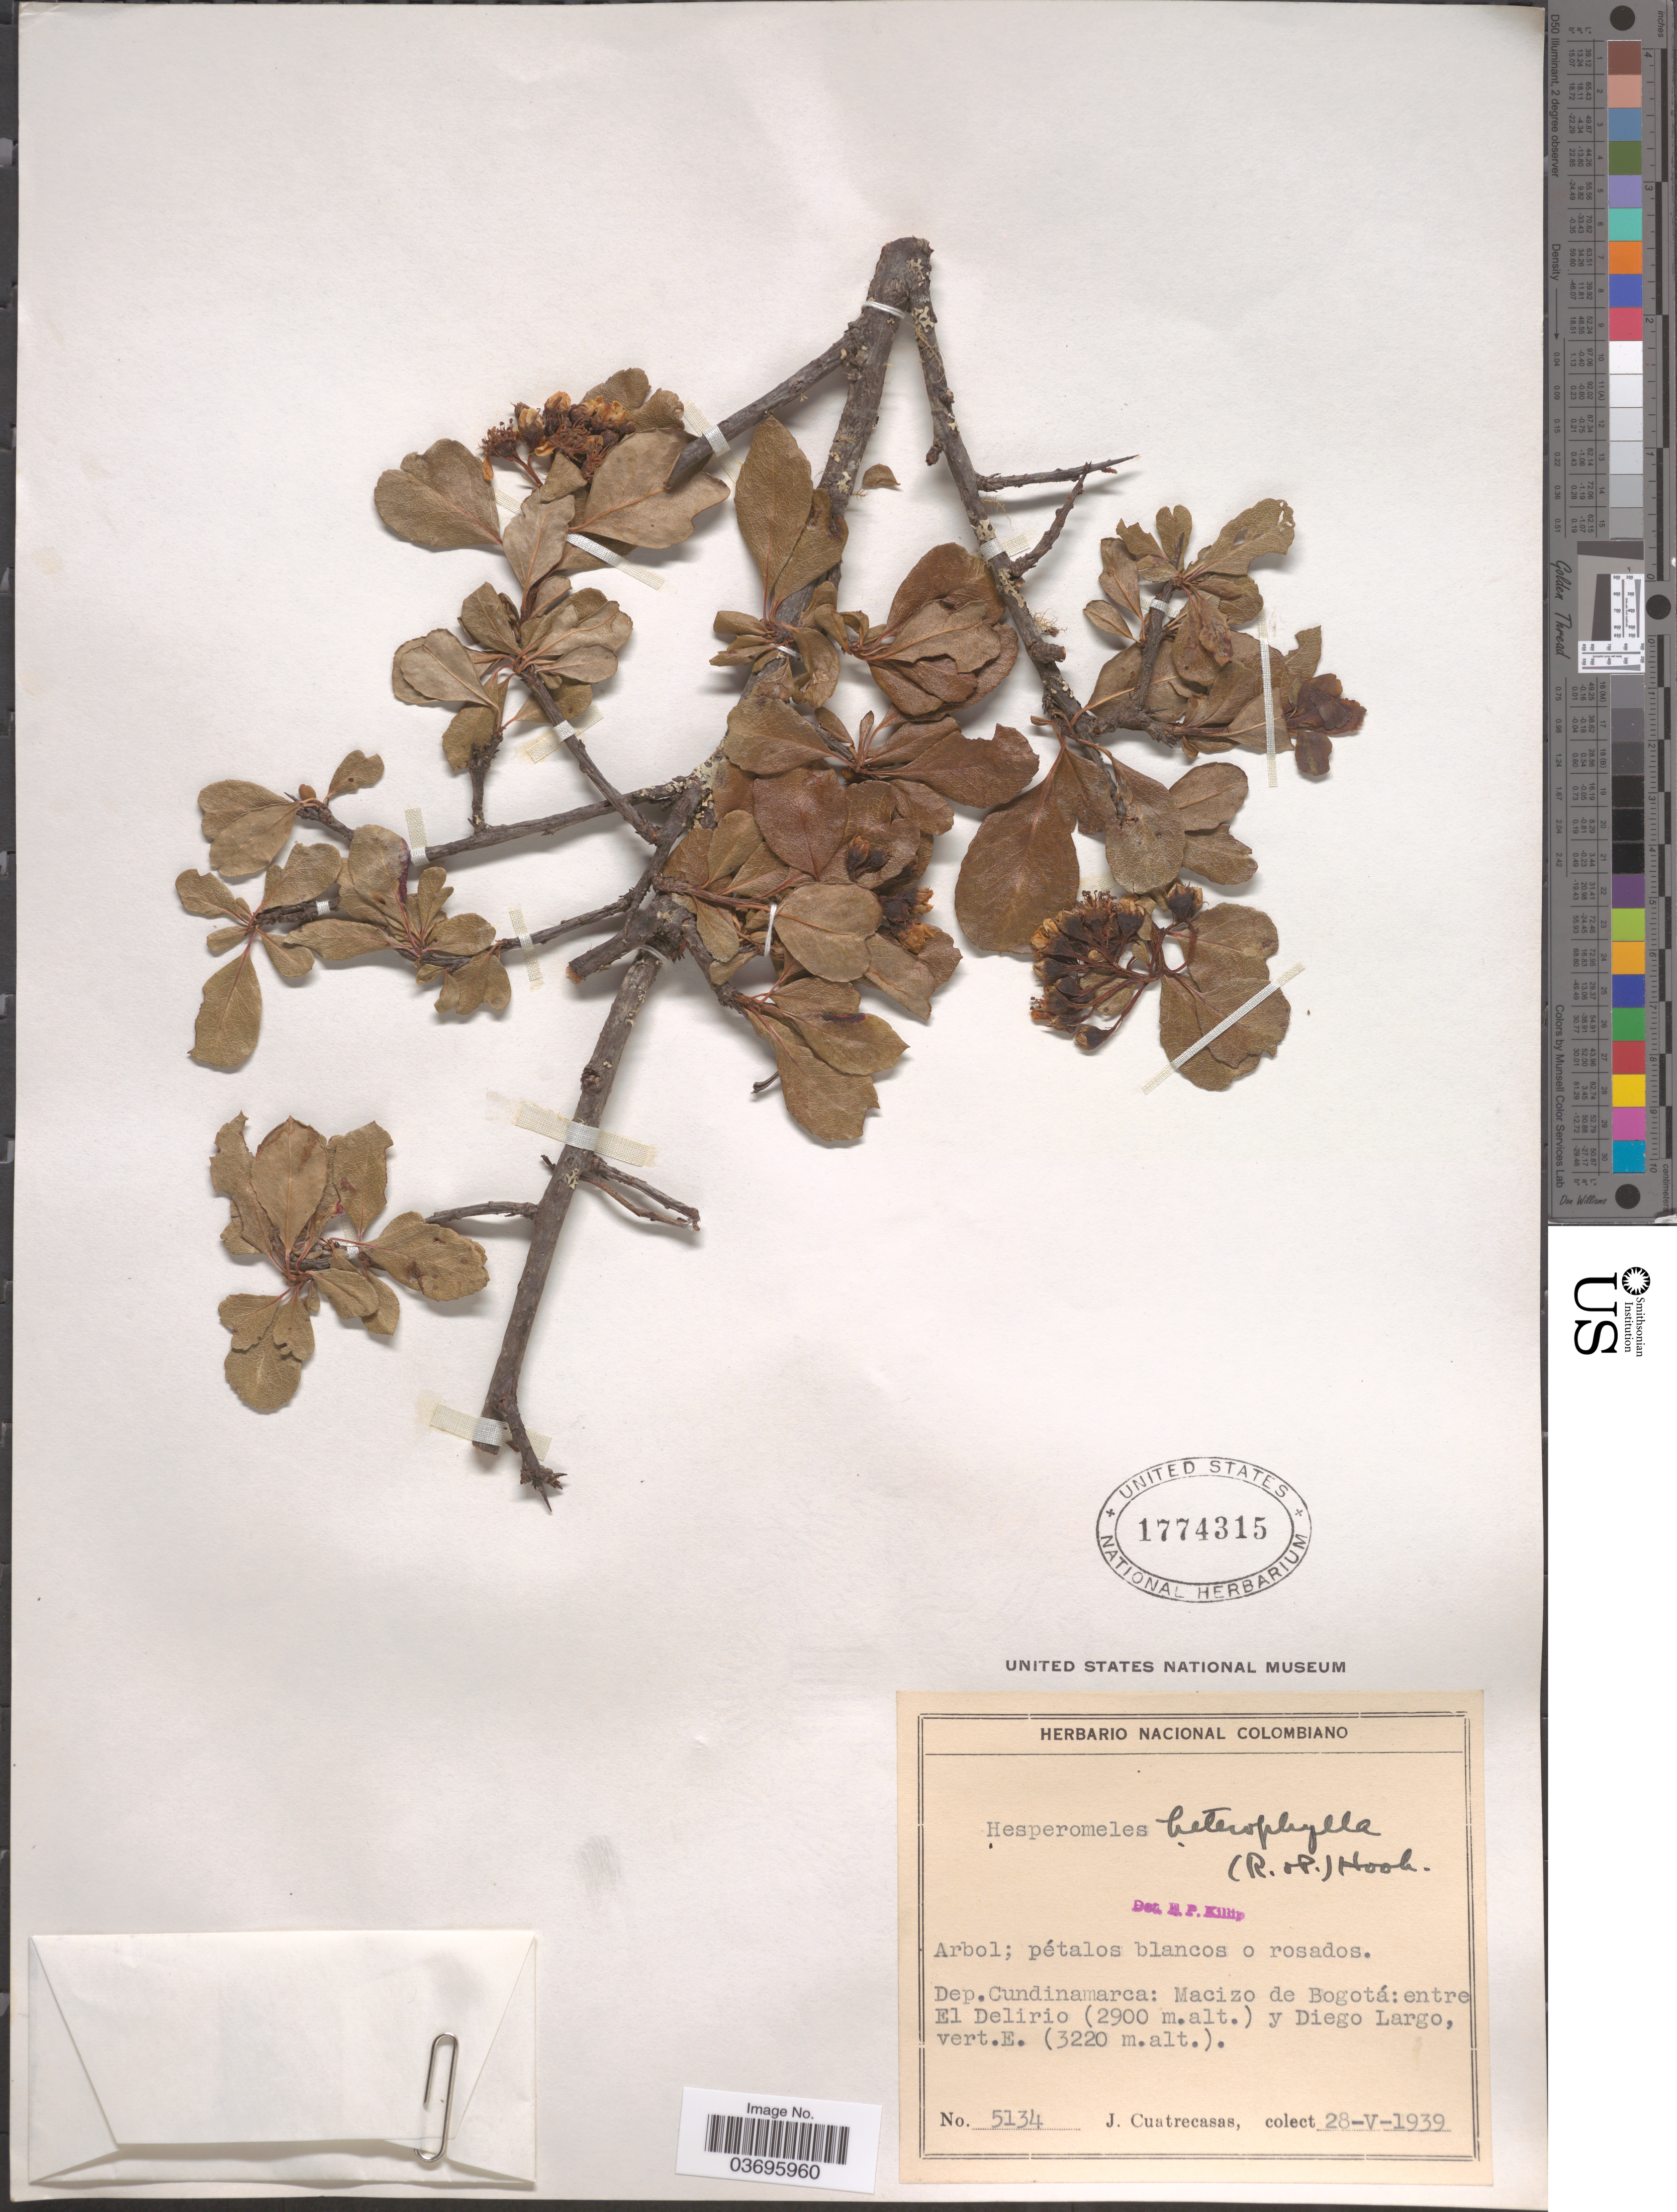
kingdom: Plantae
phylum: Tracheophyta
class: Magnoliopsida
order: Rosales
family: Rosaceae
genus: Hesperomeles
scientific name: Hesperomeles heterophylla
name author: (Ruiz & Pav.) Hook.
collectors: J. Cuatrecasas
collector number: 5134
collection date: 1939-05-28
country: Colombia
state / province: Cundinamarca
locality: Dep. Cundinamarca: Macizo de Bogotá: entre El Delirio y Diego Largo, vert. E.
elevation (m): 2900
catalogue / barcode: US 1774315